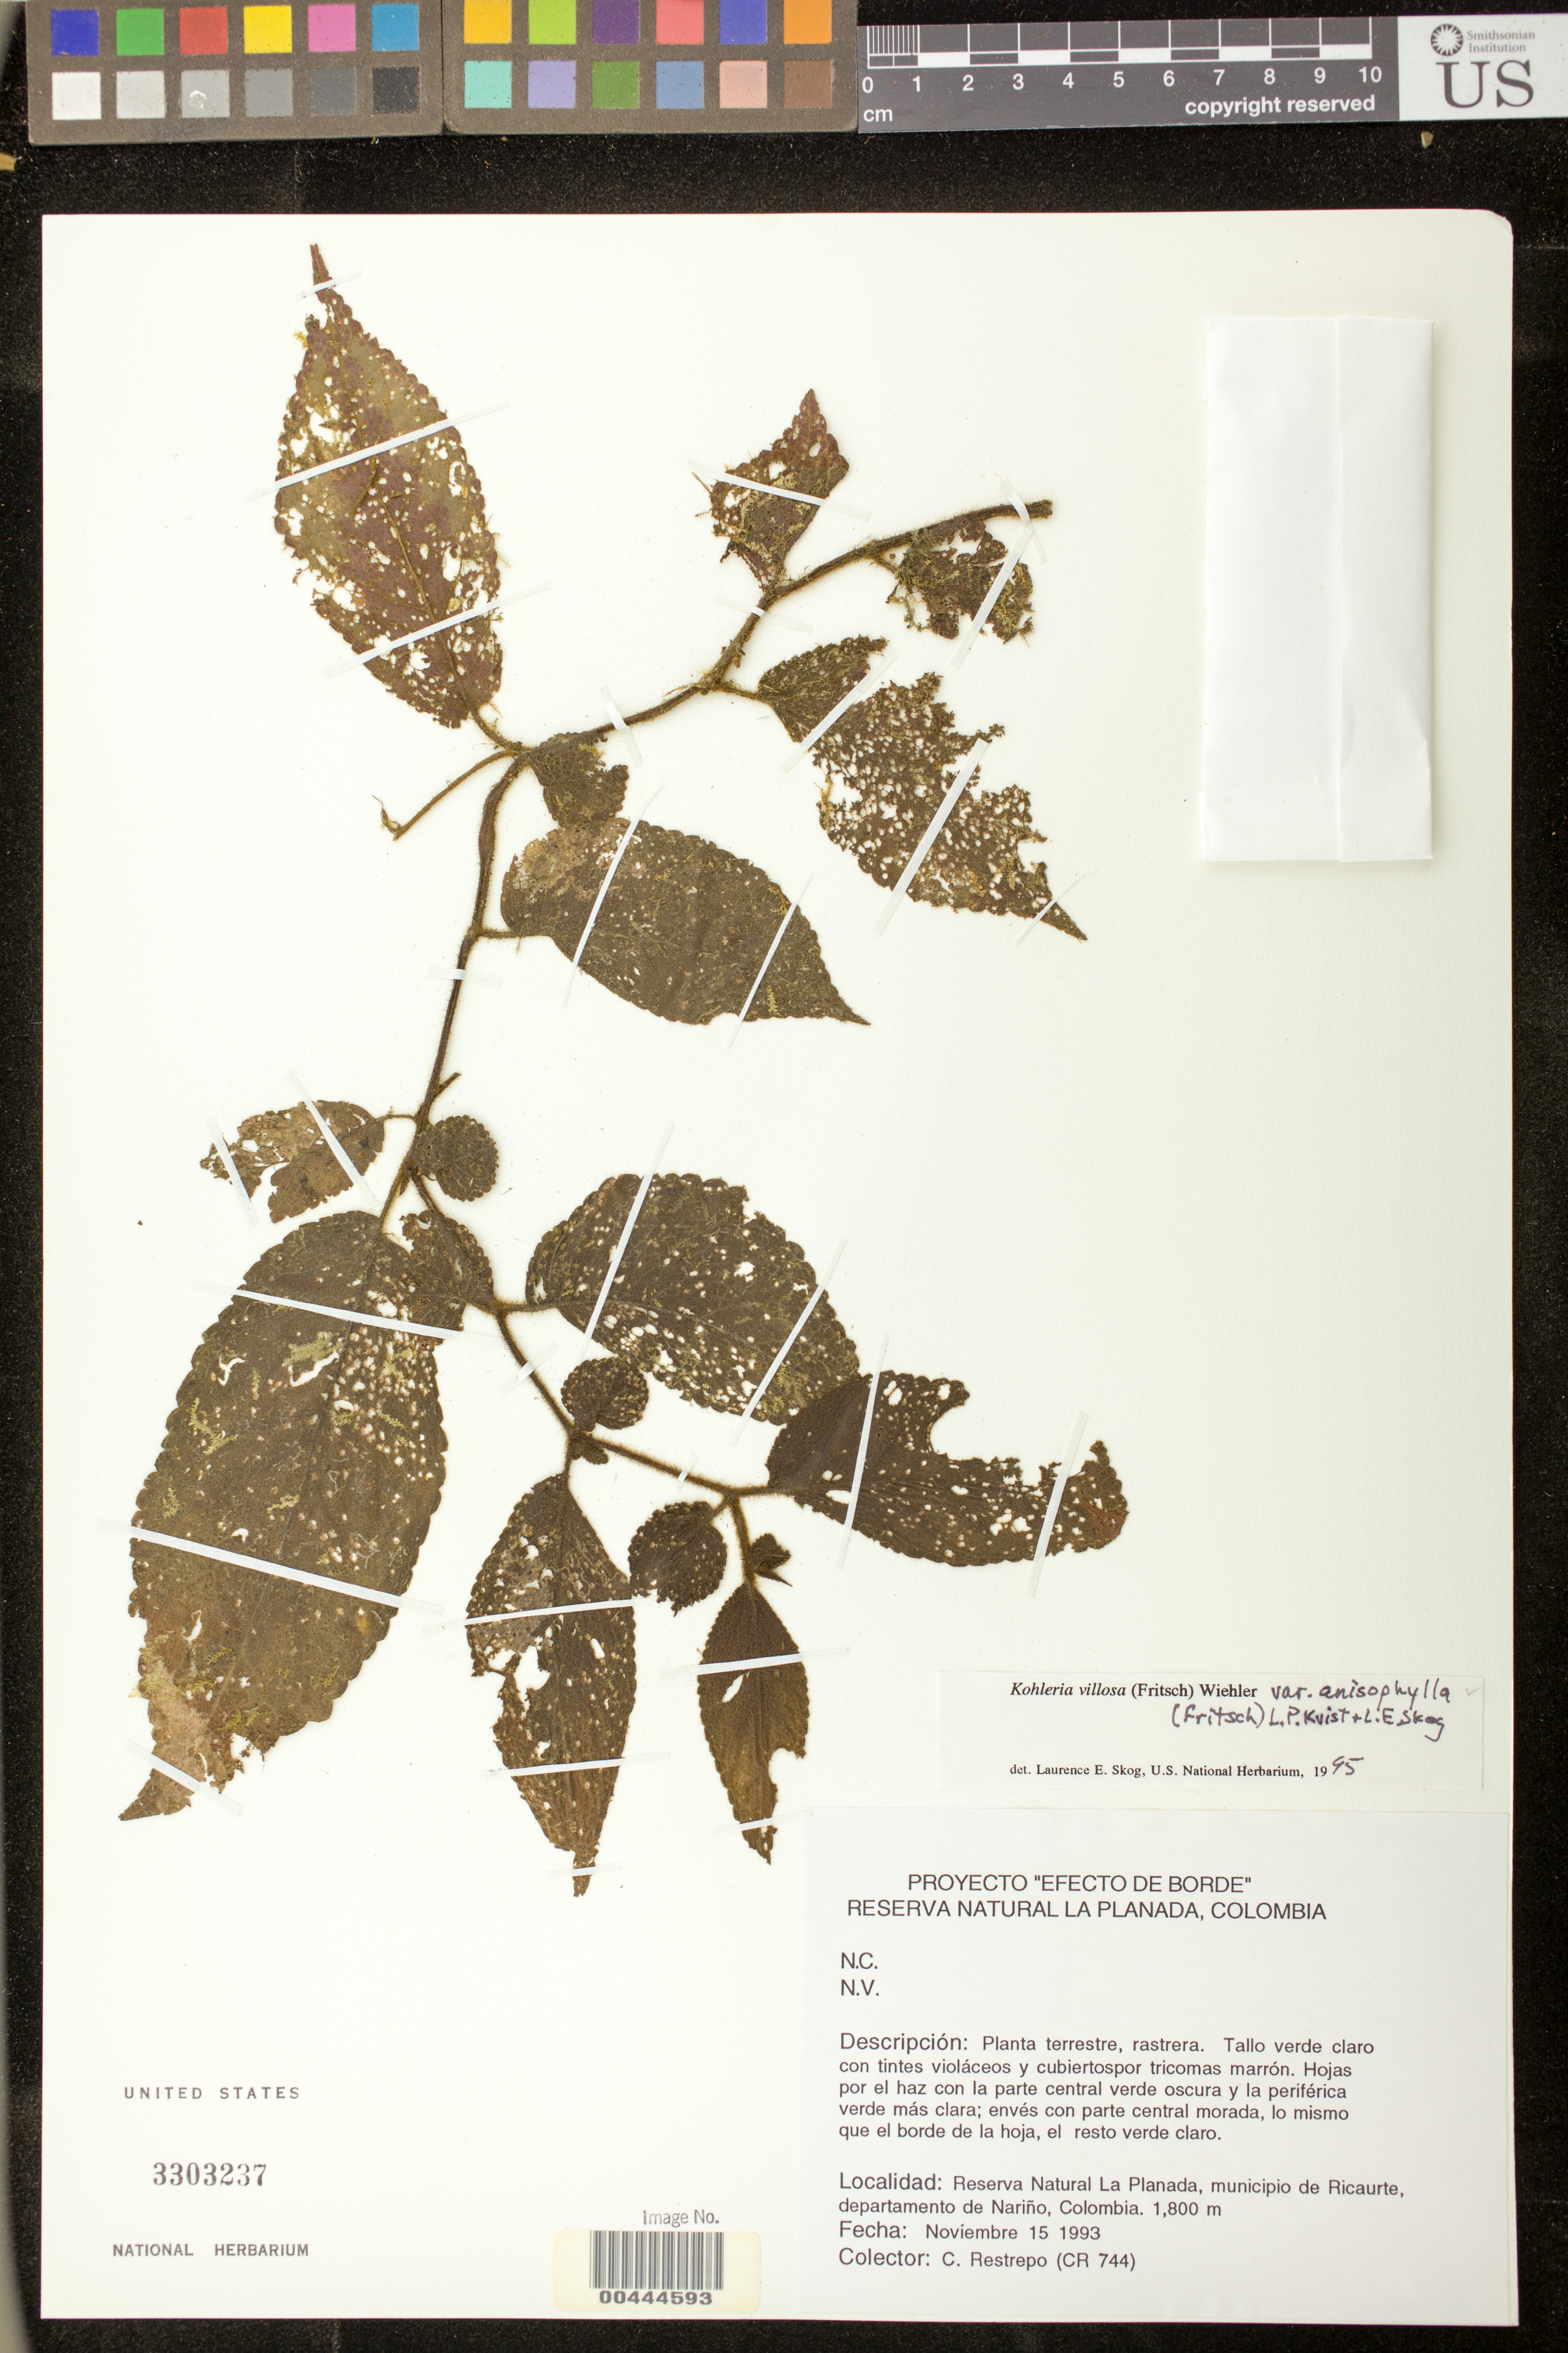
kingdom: Plantae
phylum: Tracheophyta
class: Magnoliopsida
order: Lamiales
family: Gesneriaceae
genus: Kohleria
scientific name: Kohleria anisophylla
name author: (Fritsch) Wiehler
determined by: Skog, Laurence E.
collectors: C. Restrepo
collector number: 744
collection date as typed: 15 Nov 1993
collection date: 1993-11-15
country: Colombia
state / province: Nariño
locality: La Planada Natural Reserve, Ricaurte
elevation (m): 1800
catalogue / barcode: US 3303237